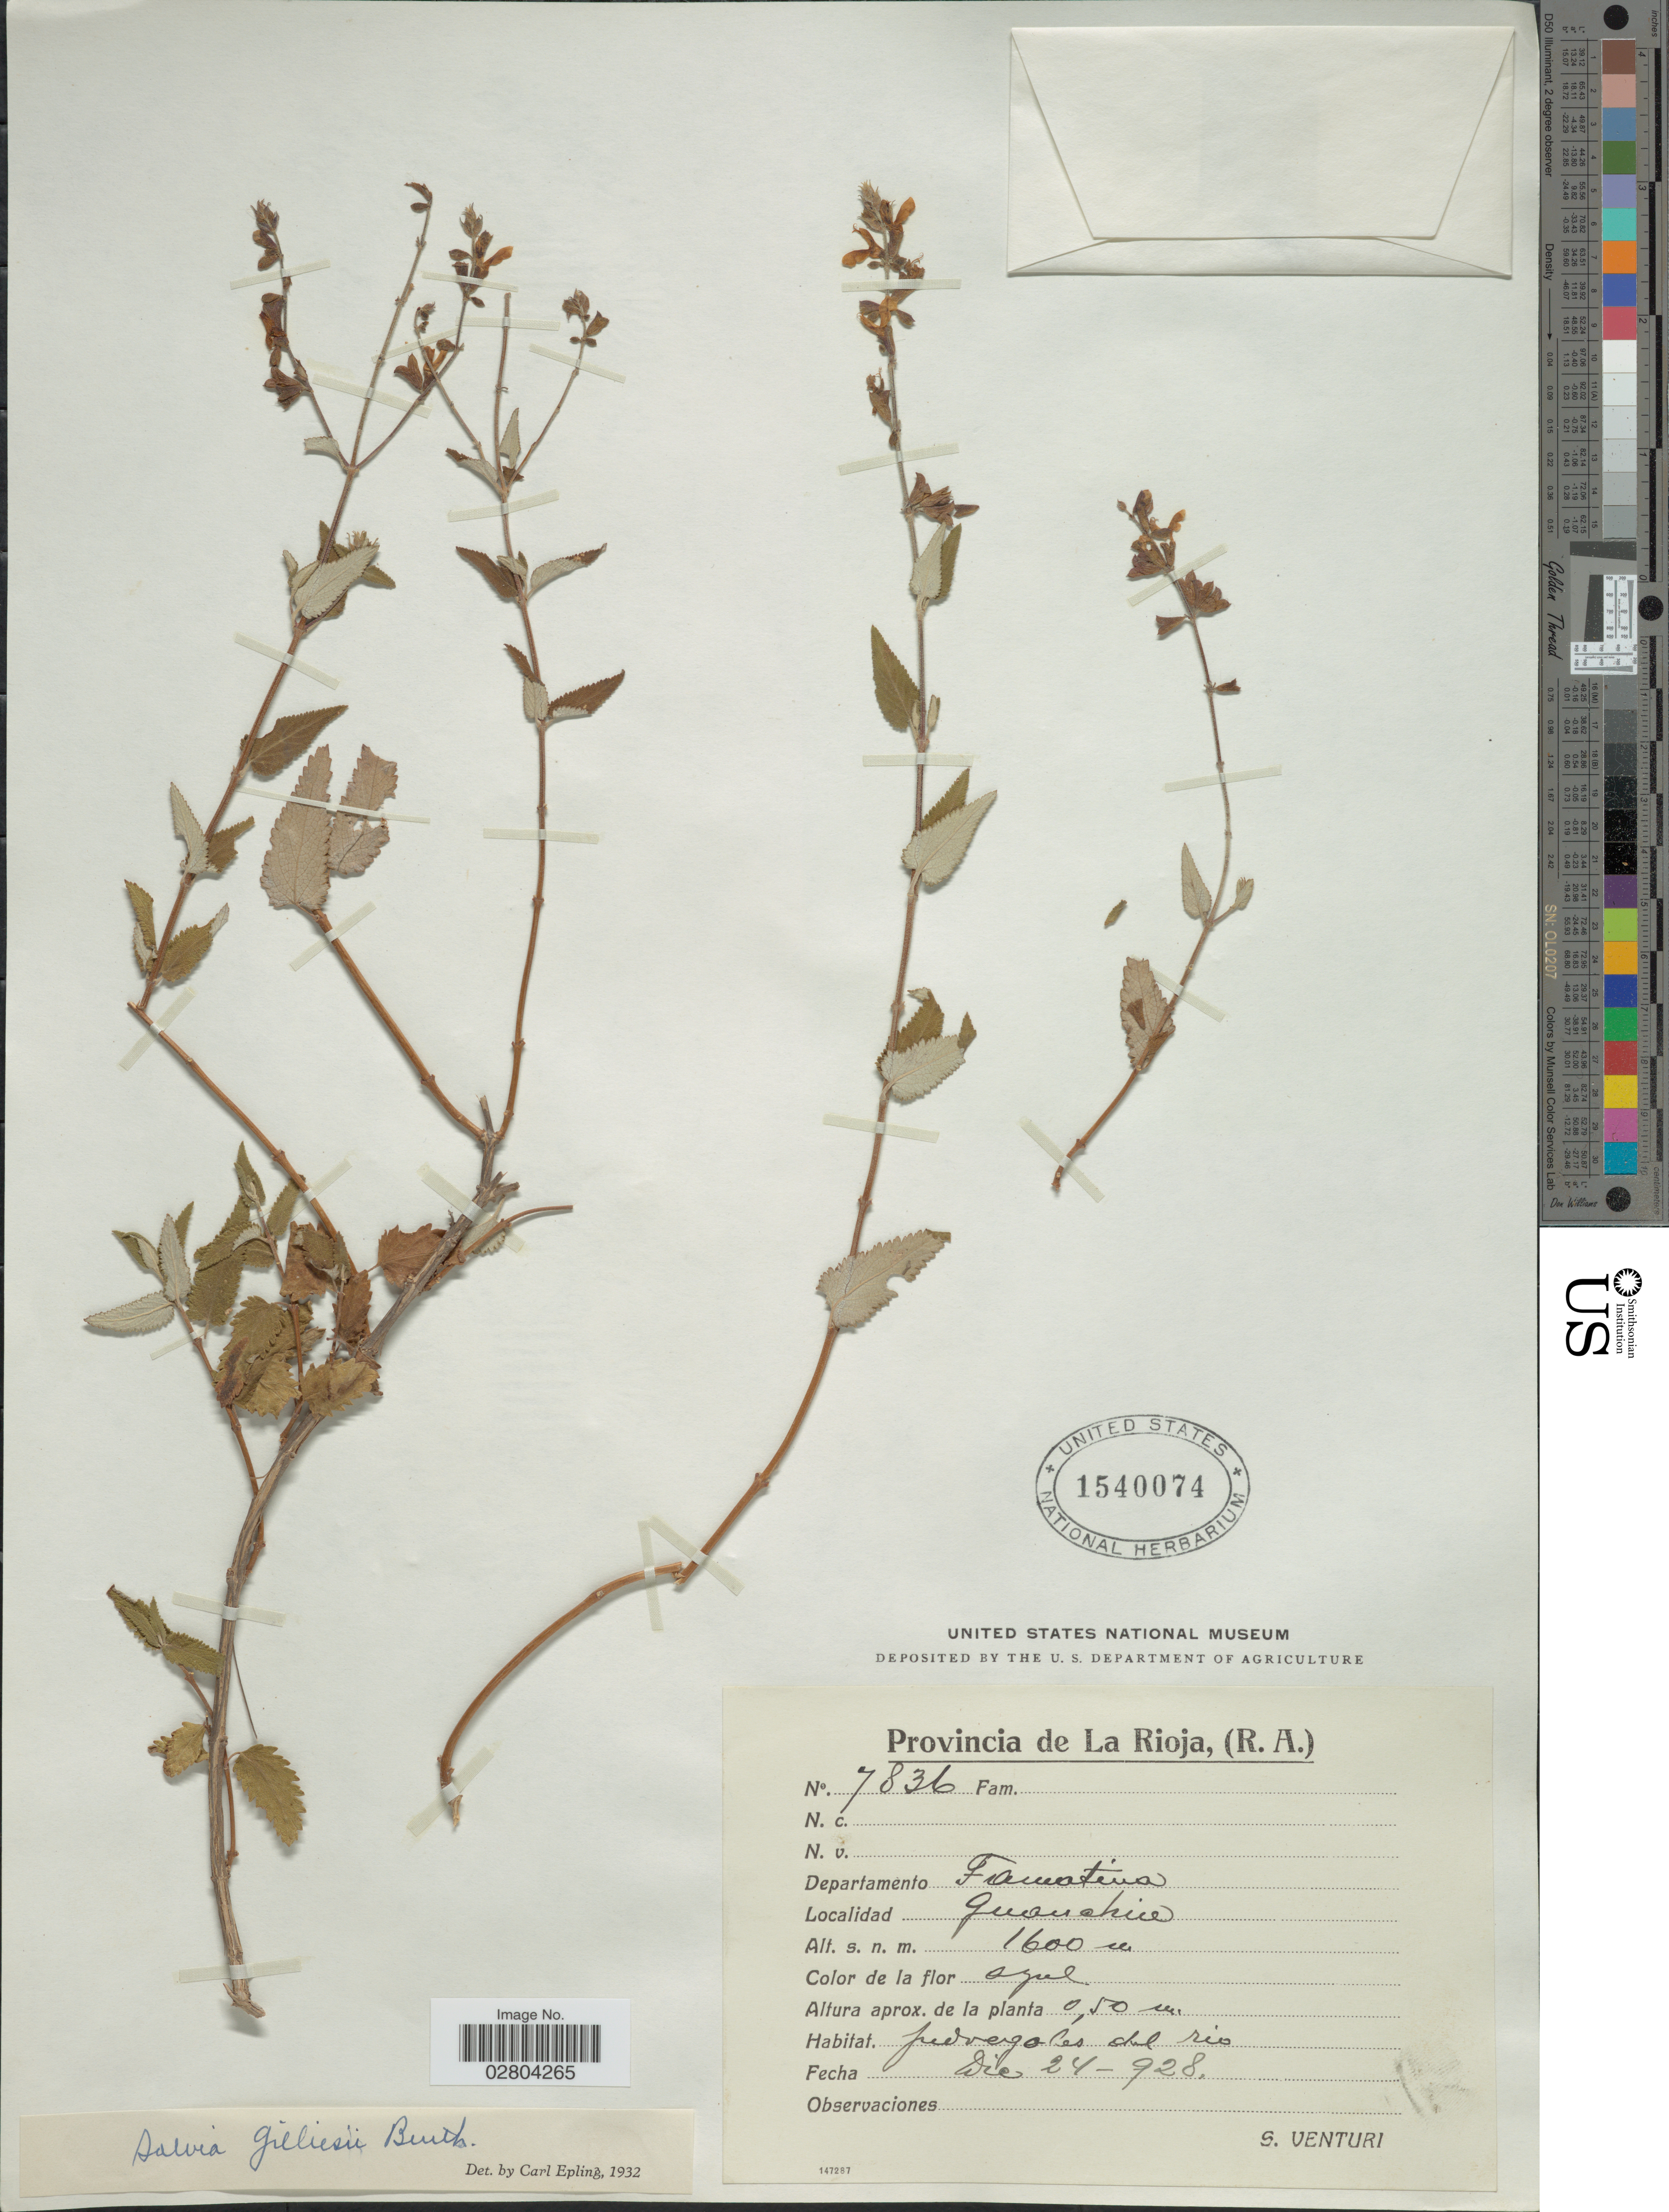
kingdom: Plantae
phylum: Tracheophyta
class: Magnoliopsida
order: Lamiales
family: Lamiaceae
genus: Salvia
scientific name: Salvia cuspidata subsp. gilliesii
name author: (Benth.) J.R.I. Wood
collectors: S. Venturi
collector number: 7836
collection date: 1928-12-24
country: Argentina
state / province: La Rioja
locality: Departamento Famatina. Guanchin.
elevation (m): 1600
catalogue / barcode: US 1540074